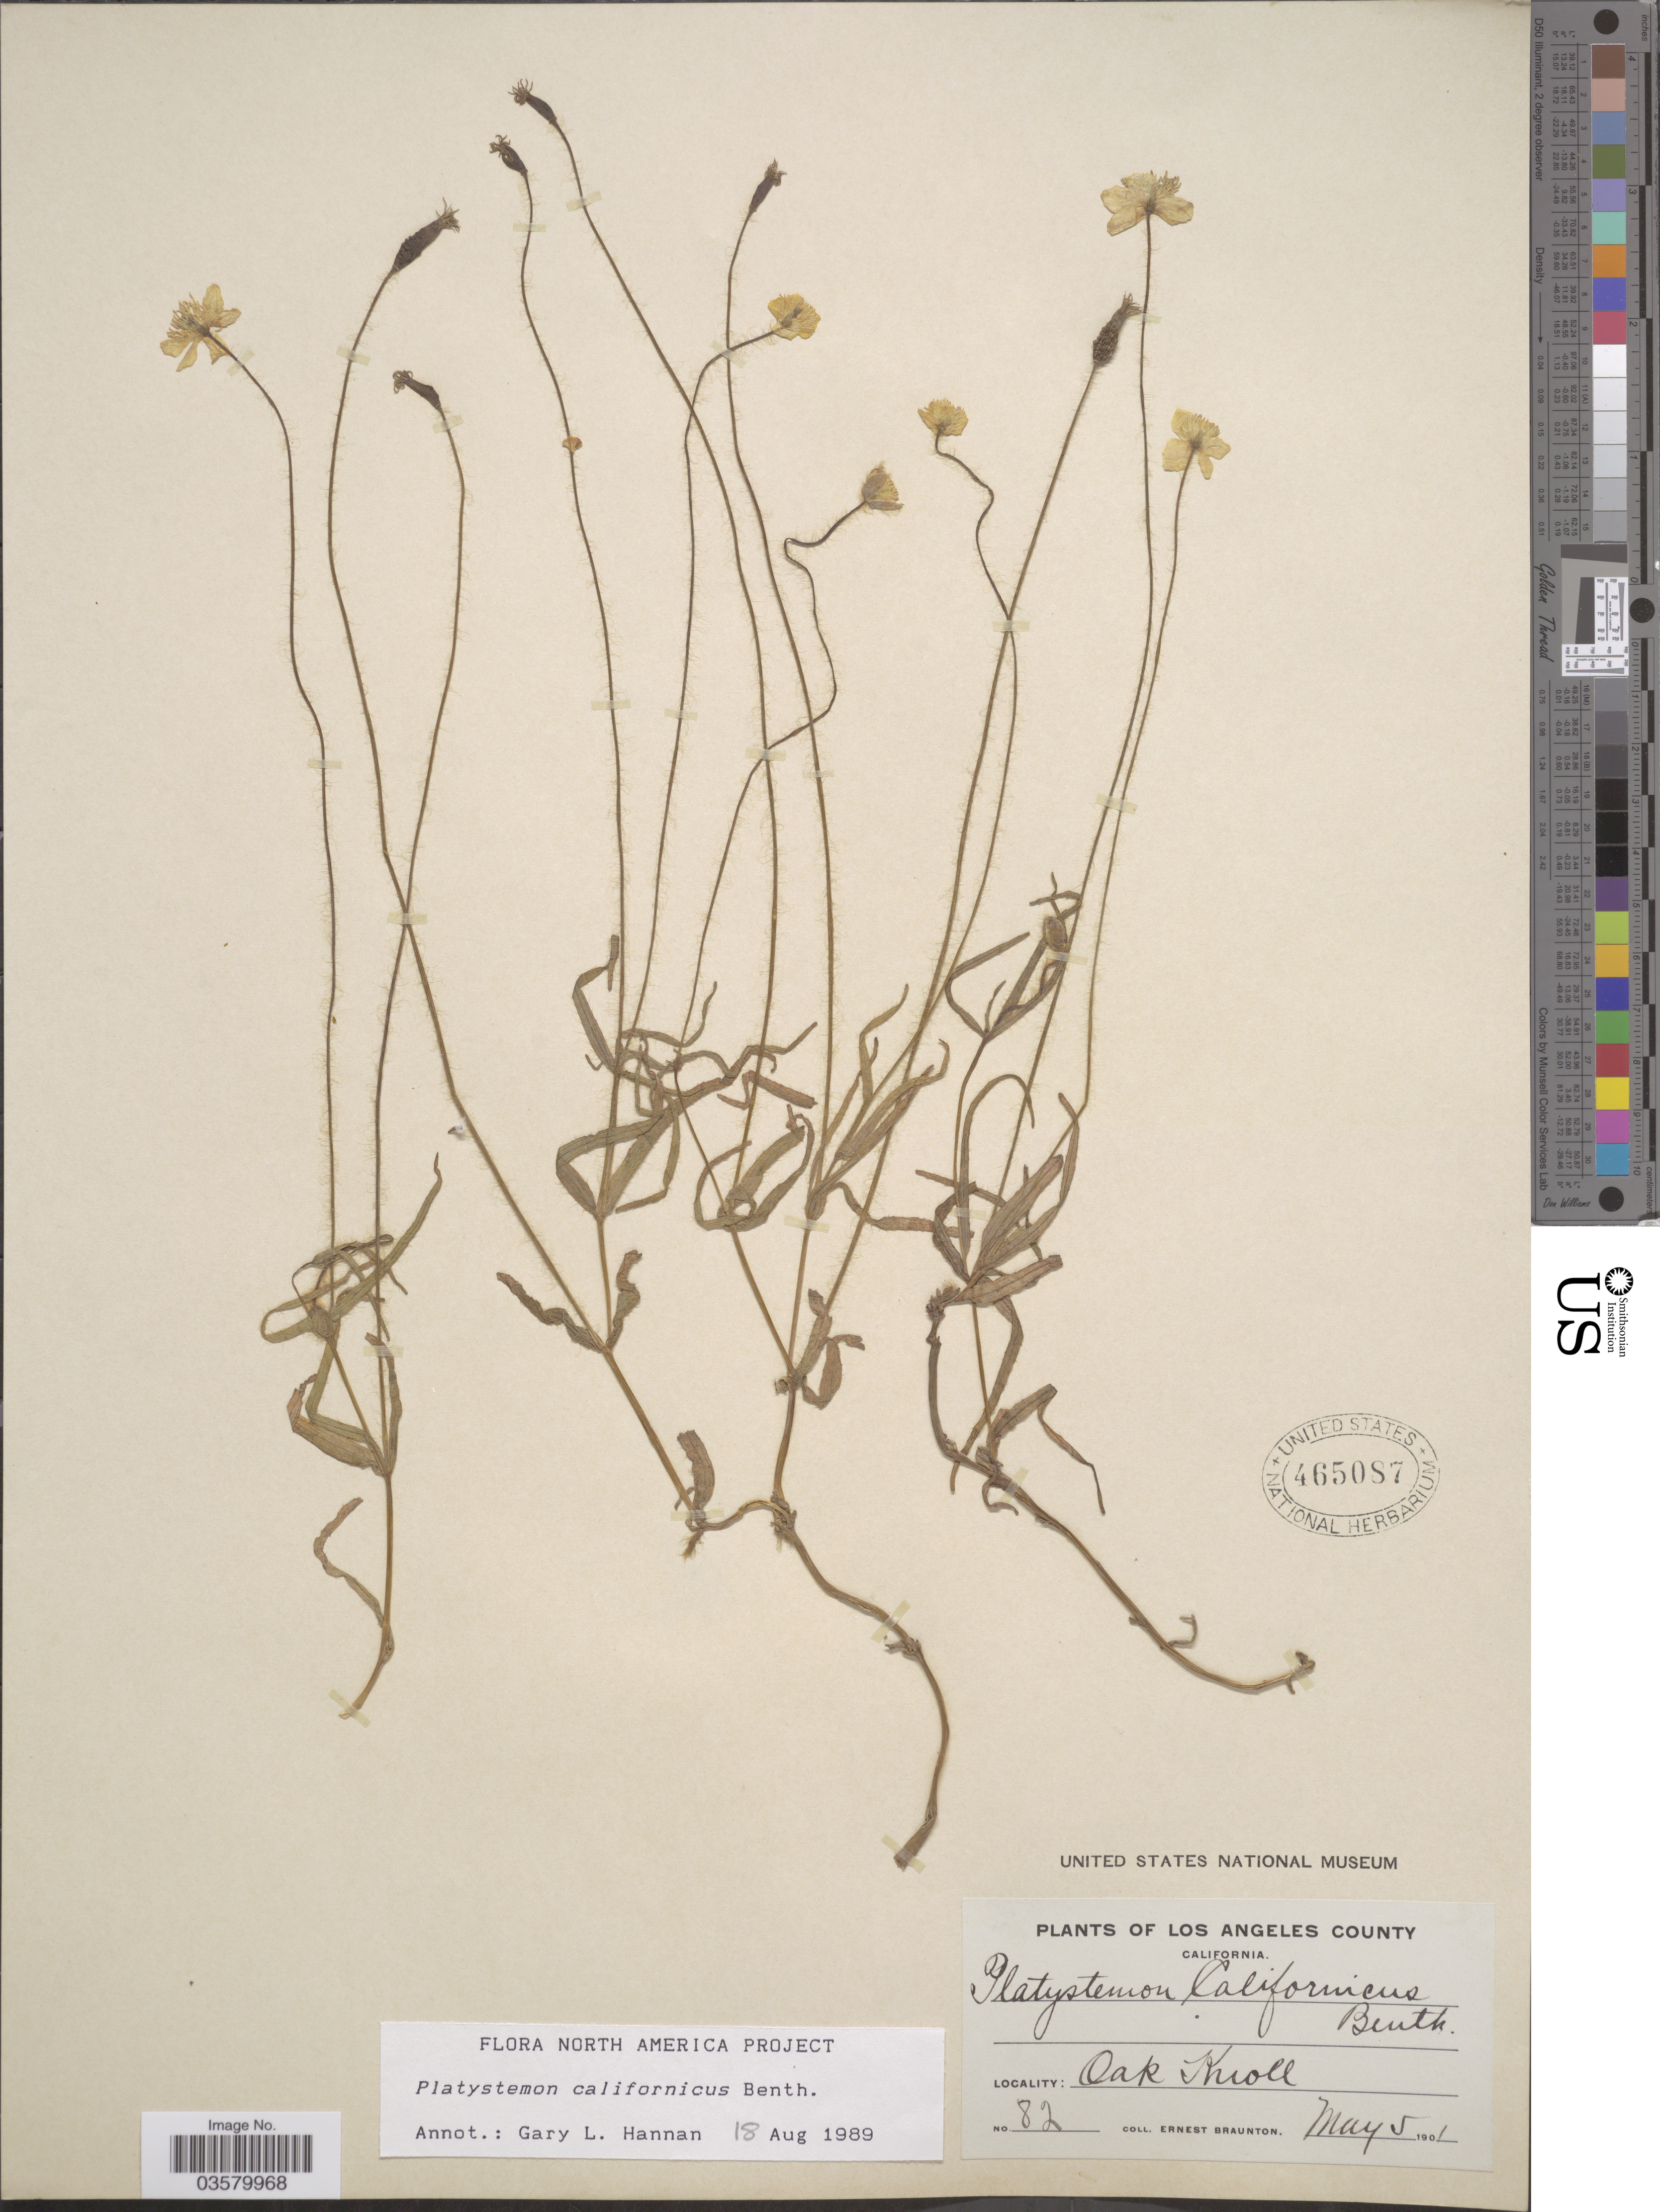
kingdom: Plantae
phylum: Tracheophyta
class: Magnoliopsida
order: Ranunculales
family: Papaveraceae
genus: Platystemon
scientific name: Platystemon californicus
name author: Benth.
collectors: E. Braunton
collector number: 82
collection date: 1901-05-05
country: United States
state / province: California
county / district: Los Angeles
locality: Los Angeles County. Oak Knoll.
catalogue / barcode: US 465087